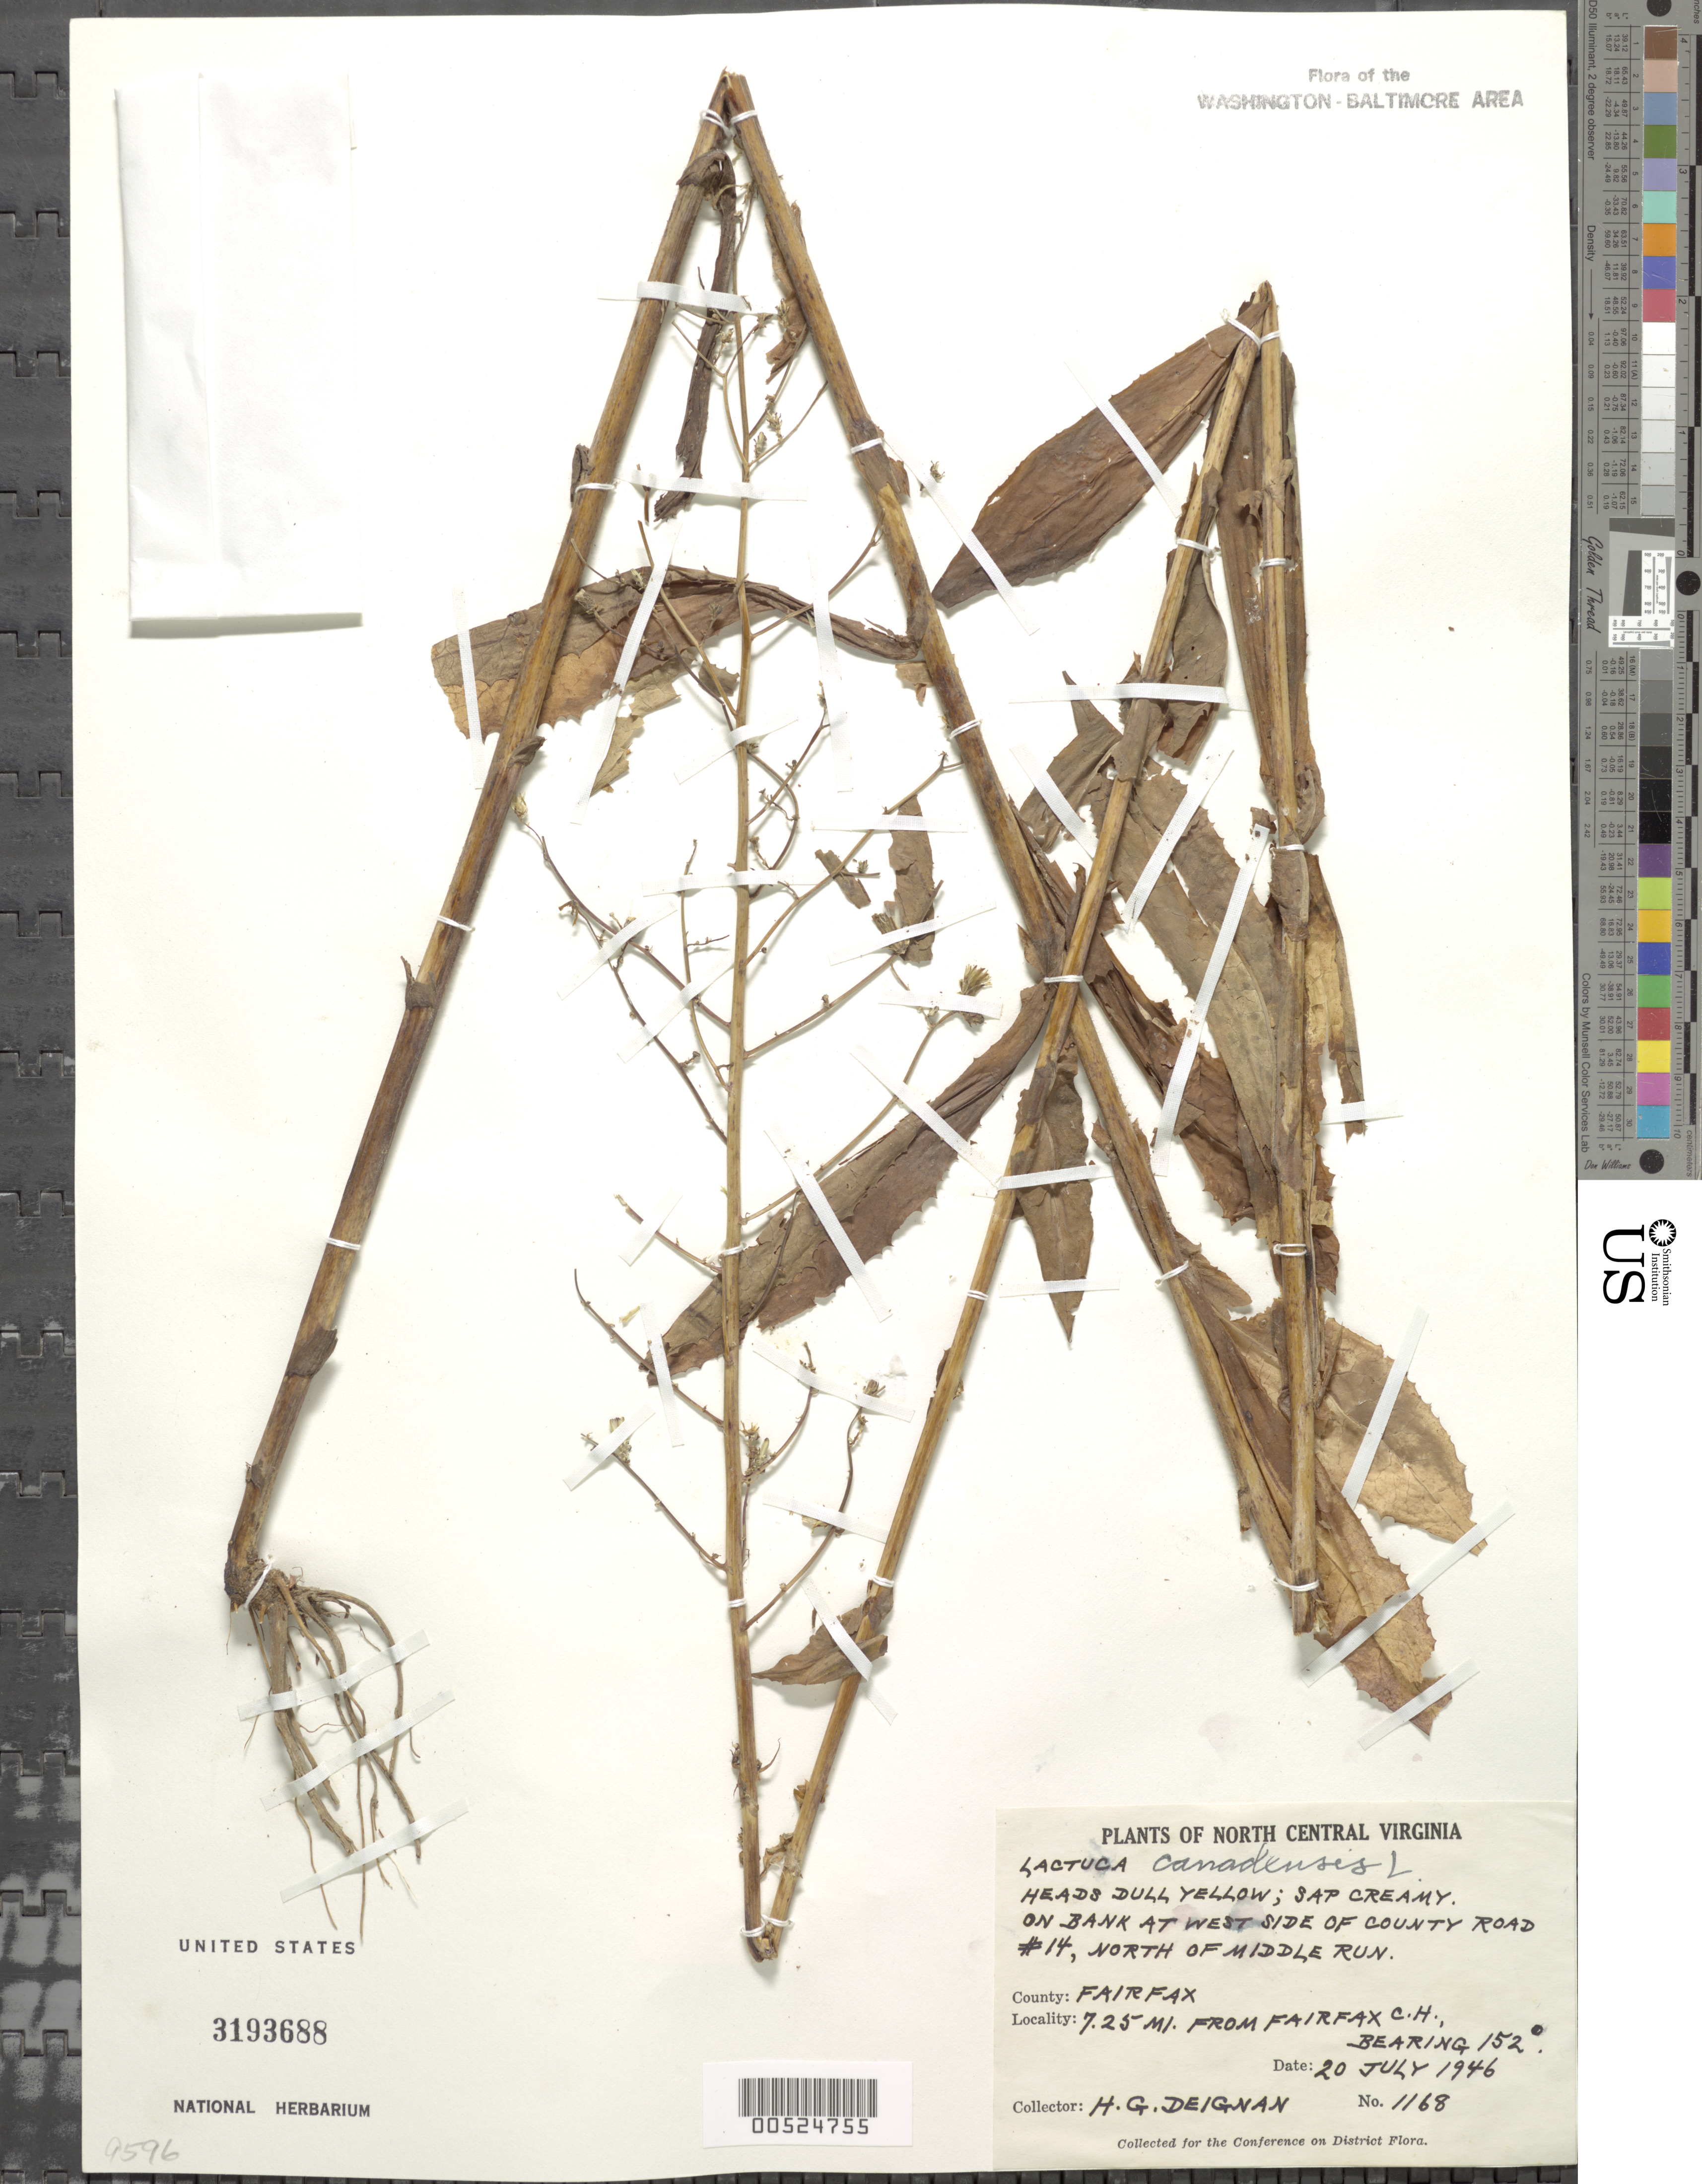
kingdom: Plantae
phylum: Tracheophyta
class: Magnoliopsida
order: Asterales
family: Asteraceae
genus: Lactuca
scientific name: Lactuca canadensis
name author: L.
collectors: H. Deignan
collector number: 1168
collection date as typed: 20 Jul 1946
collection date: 1946-07-20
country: United States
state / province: Virginia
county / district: Fairfax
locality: Fairfax Courthouse, 7.3 mi. from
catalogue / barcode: US 3193688